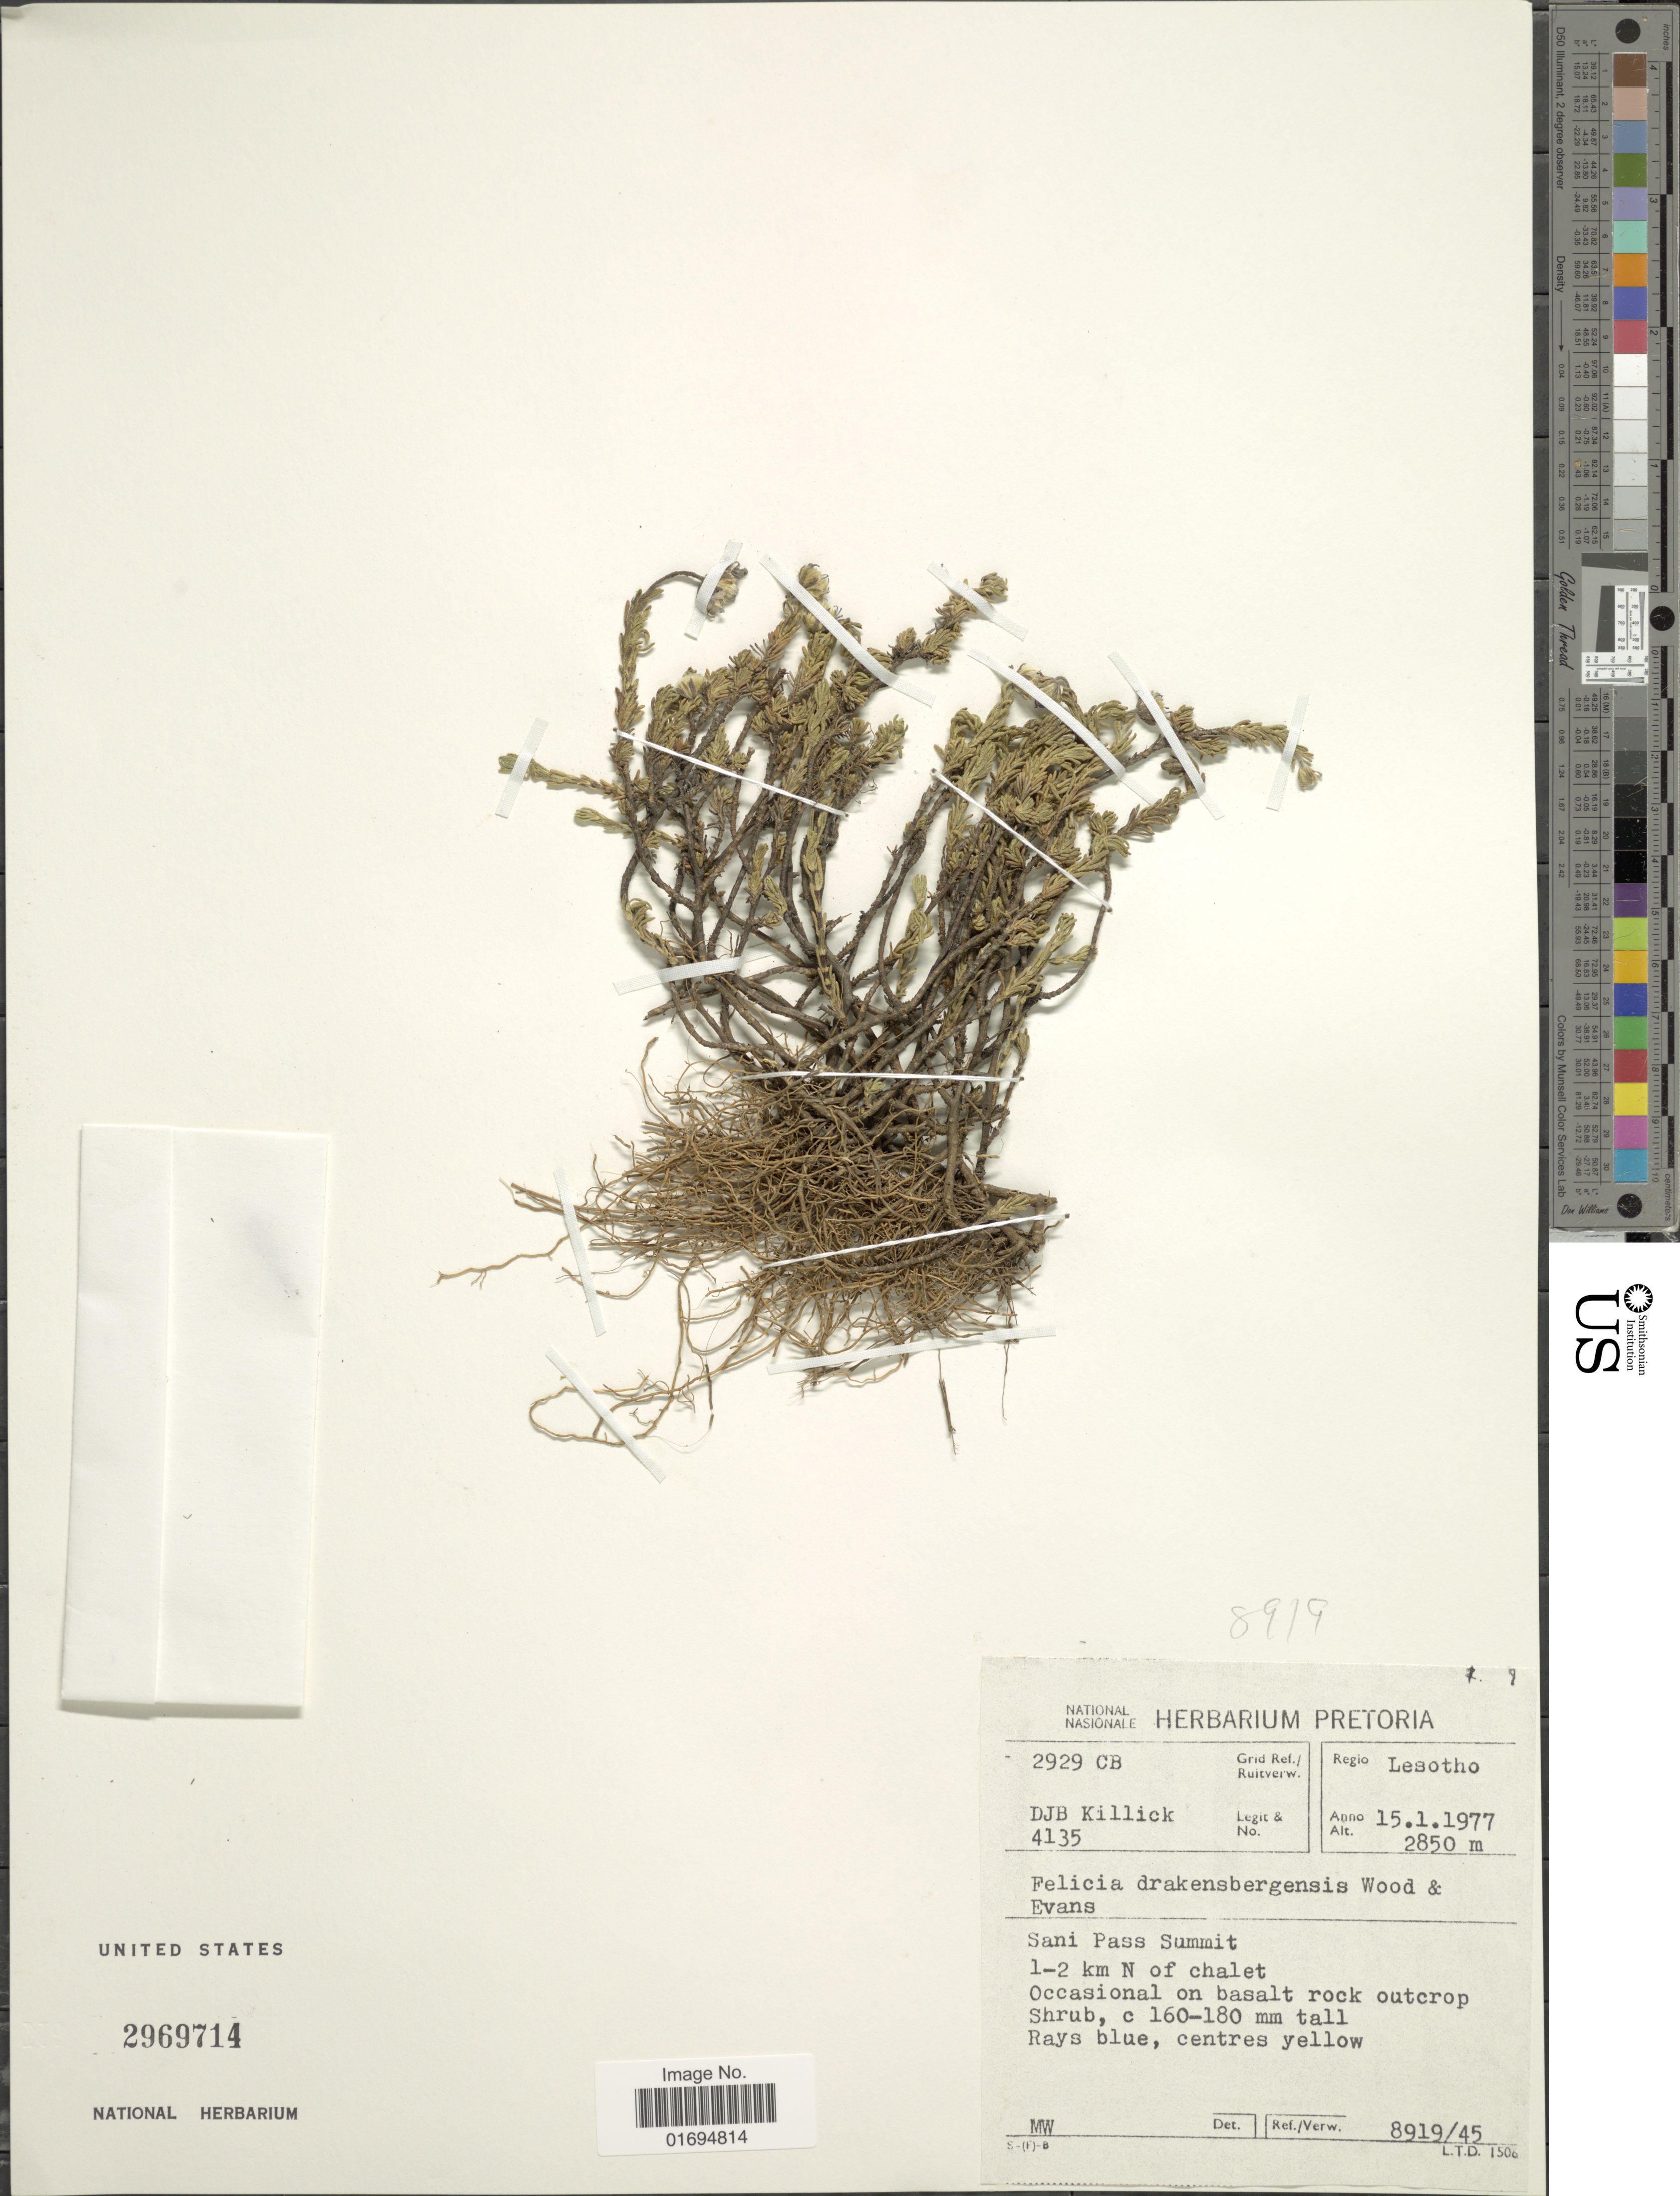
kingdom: Plantae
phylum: Tracheophyta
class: Magnoliopsida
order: Asterales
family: Asteraceae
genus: Felicia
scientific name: Felicia drakensbergensis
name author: J.M. Wood & M.S. Evans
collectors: D. Killick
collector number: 4135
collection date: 1977-01-15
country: Lesotho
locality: Sani Pass Summit, 1-2 km N of Chalet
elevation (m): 2850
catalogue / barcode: US 2969714